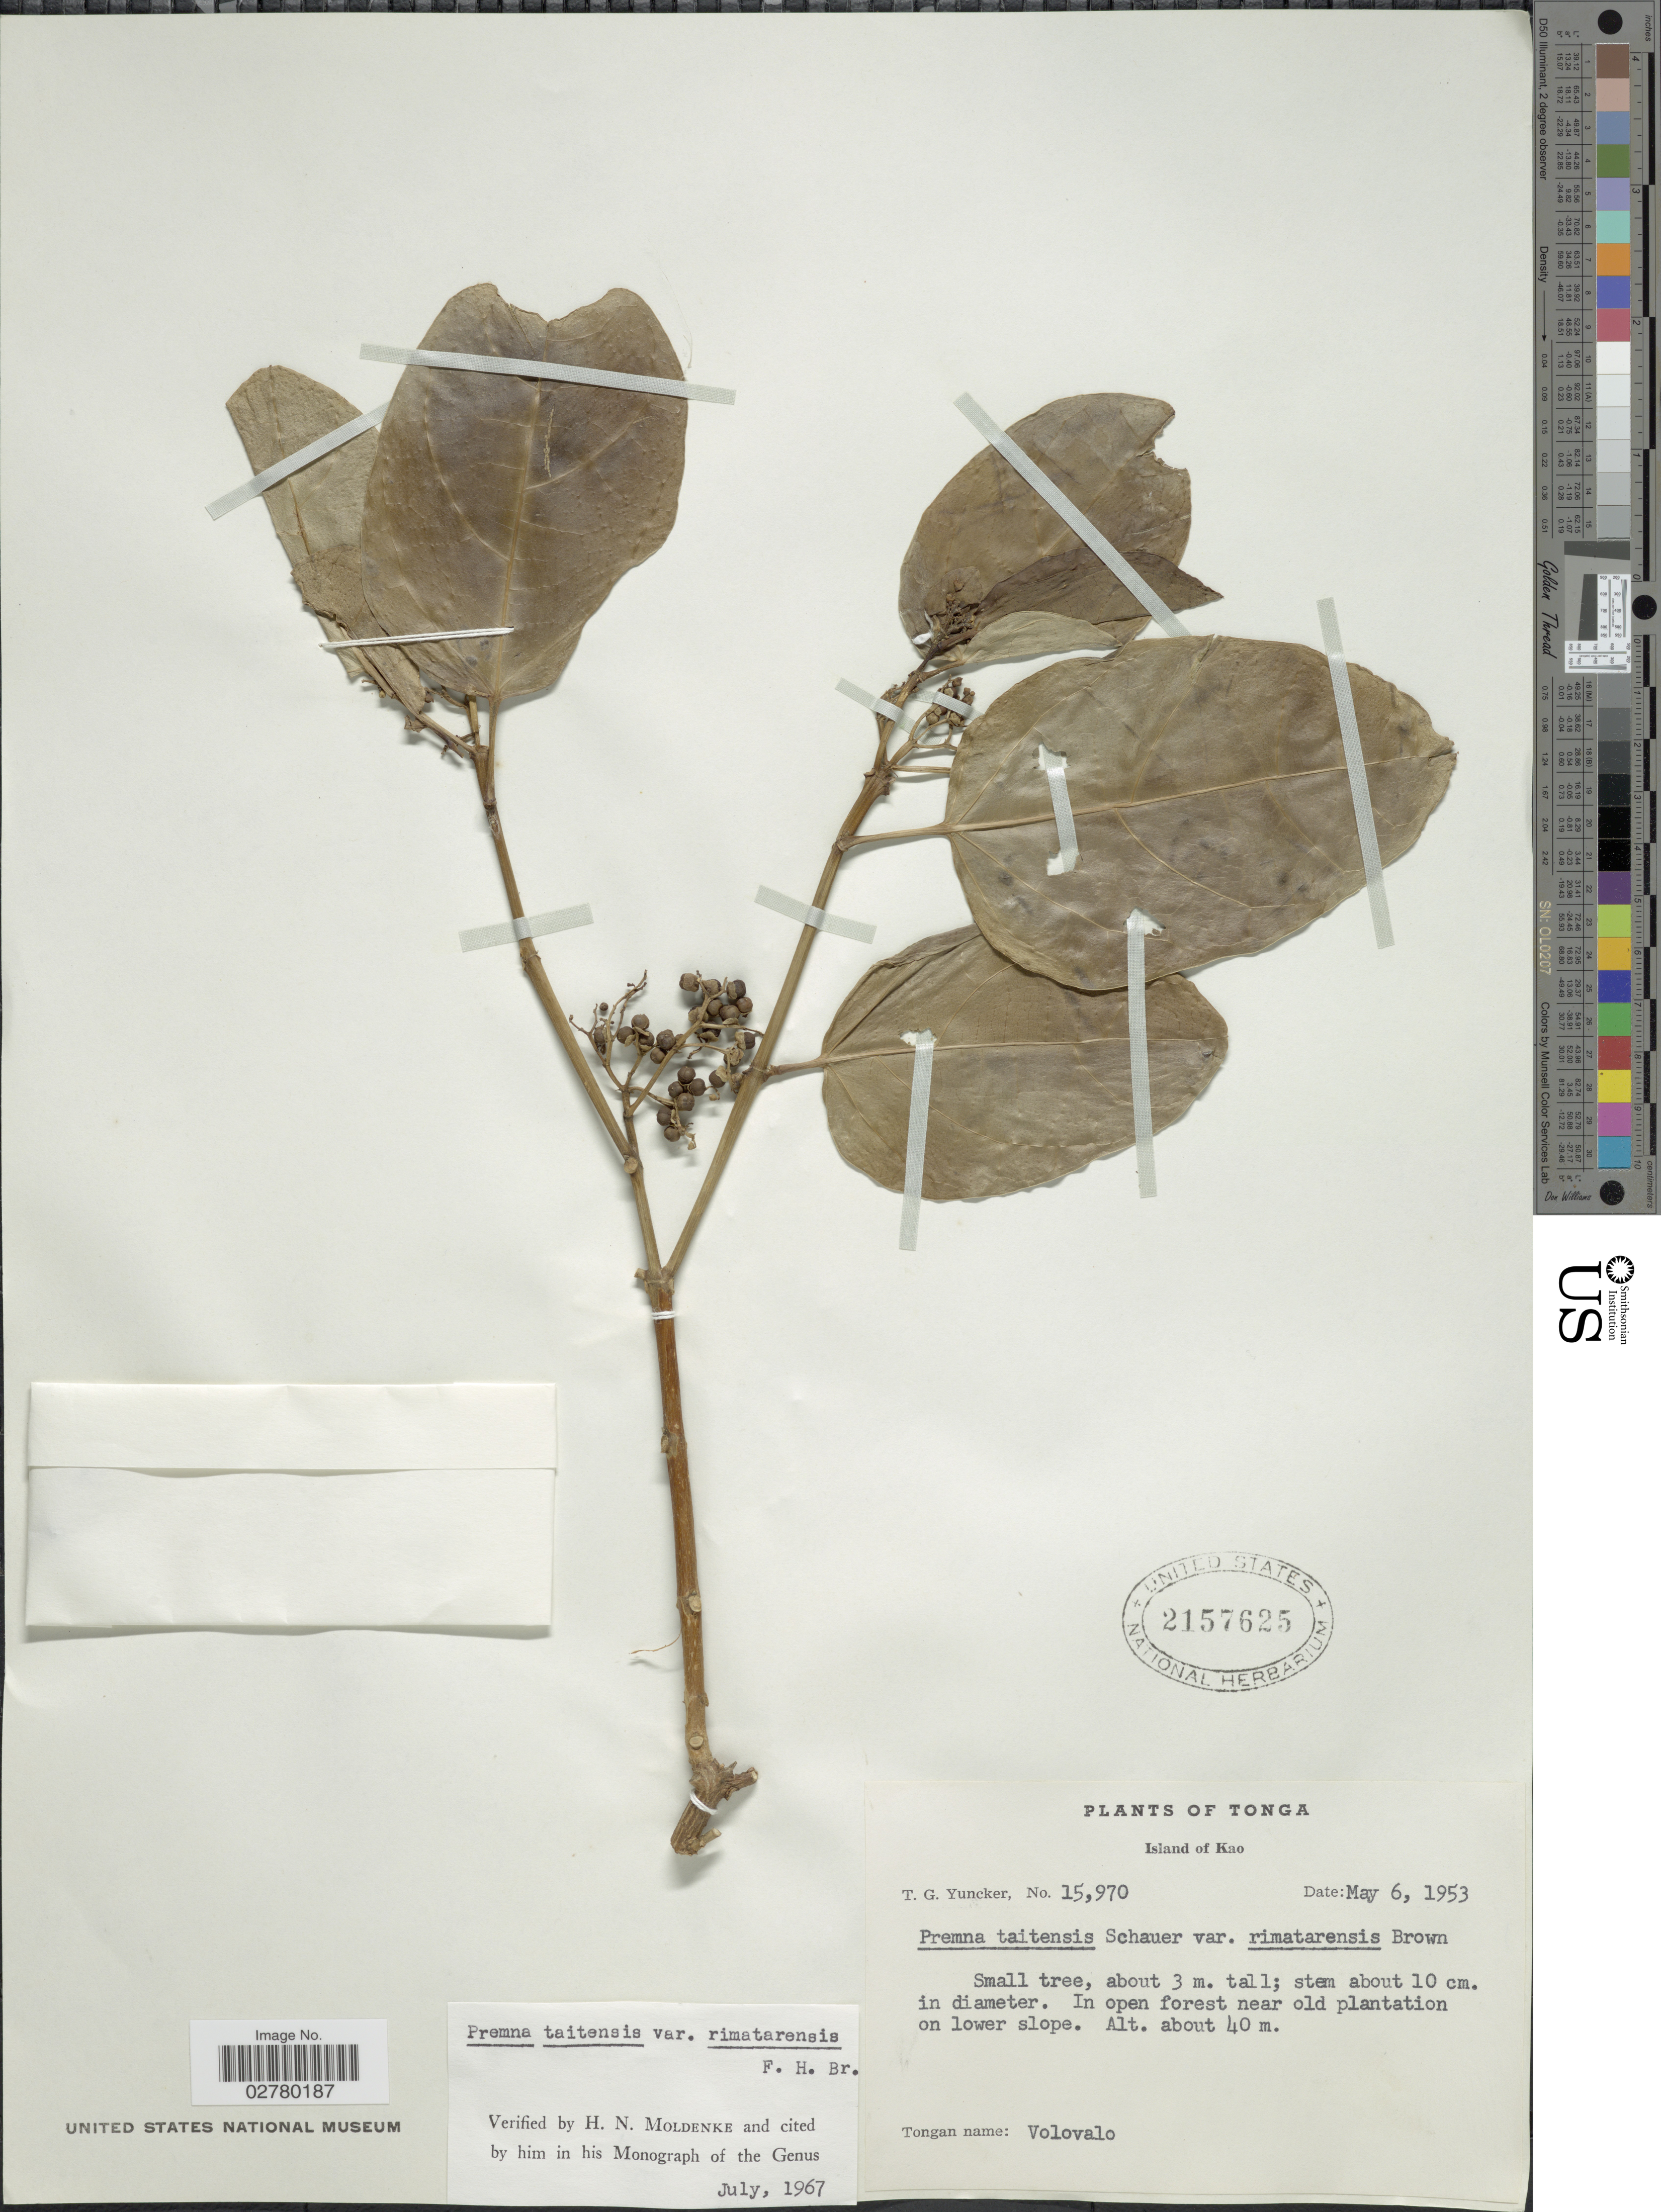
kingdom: Plantae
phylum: Tracheophyta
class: Magnoliopsida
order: Lamiales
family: Lamiaceae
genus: Premna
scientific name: Premna taitensis var. rimatarensis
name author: F. Br.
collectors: T. G. Yuncker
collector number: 15970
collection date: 1953-05-06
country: Tonga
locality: Island of Kao.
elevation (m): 40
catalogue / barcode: US 2157625